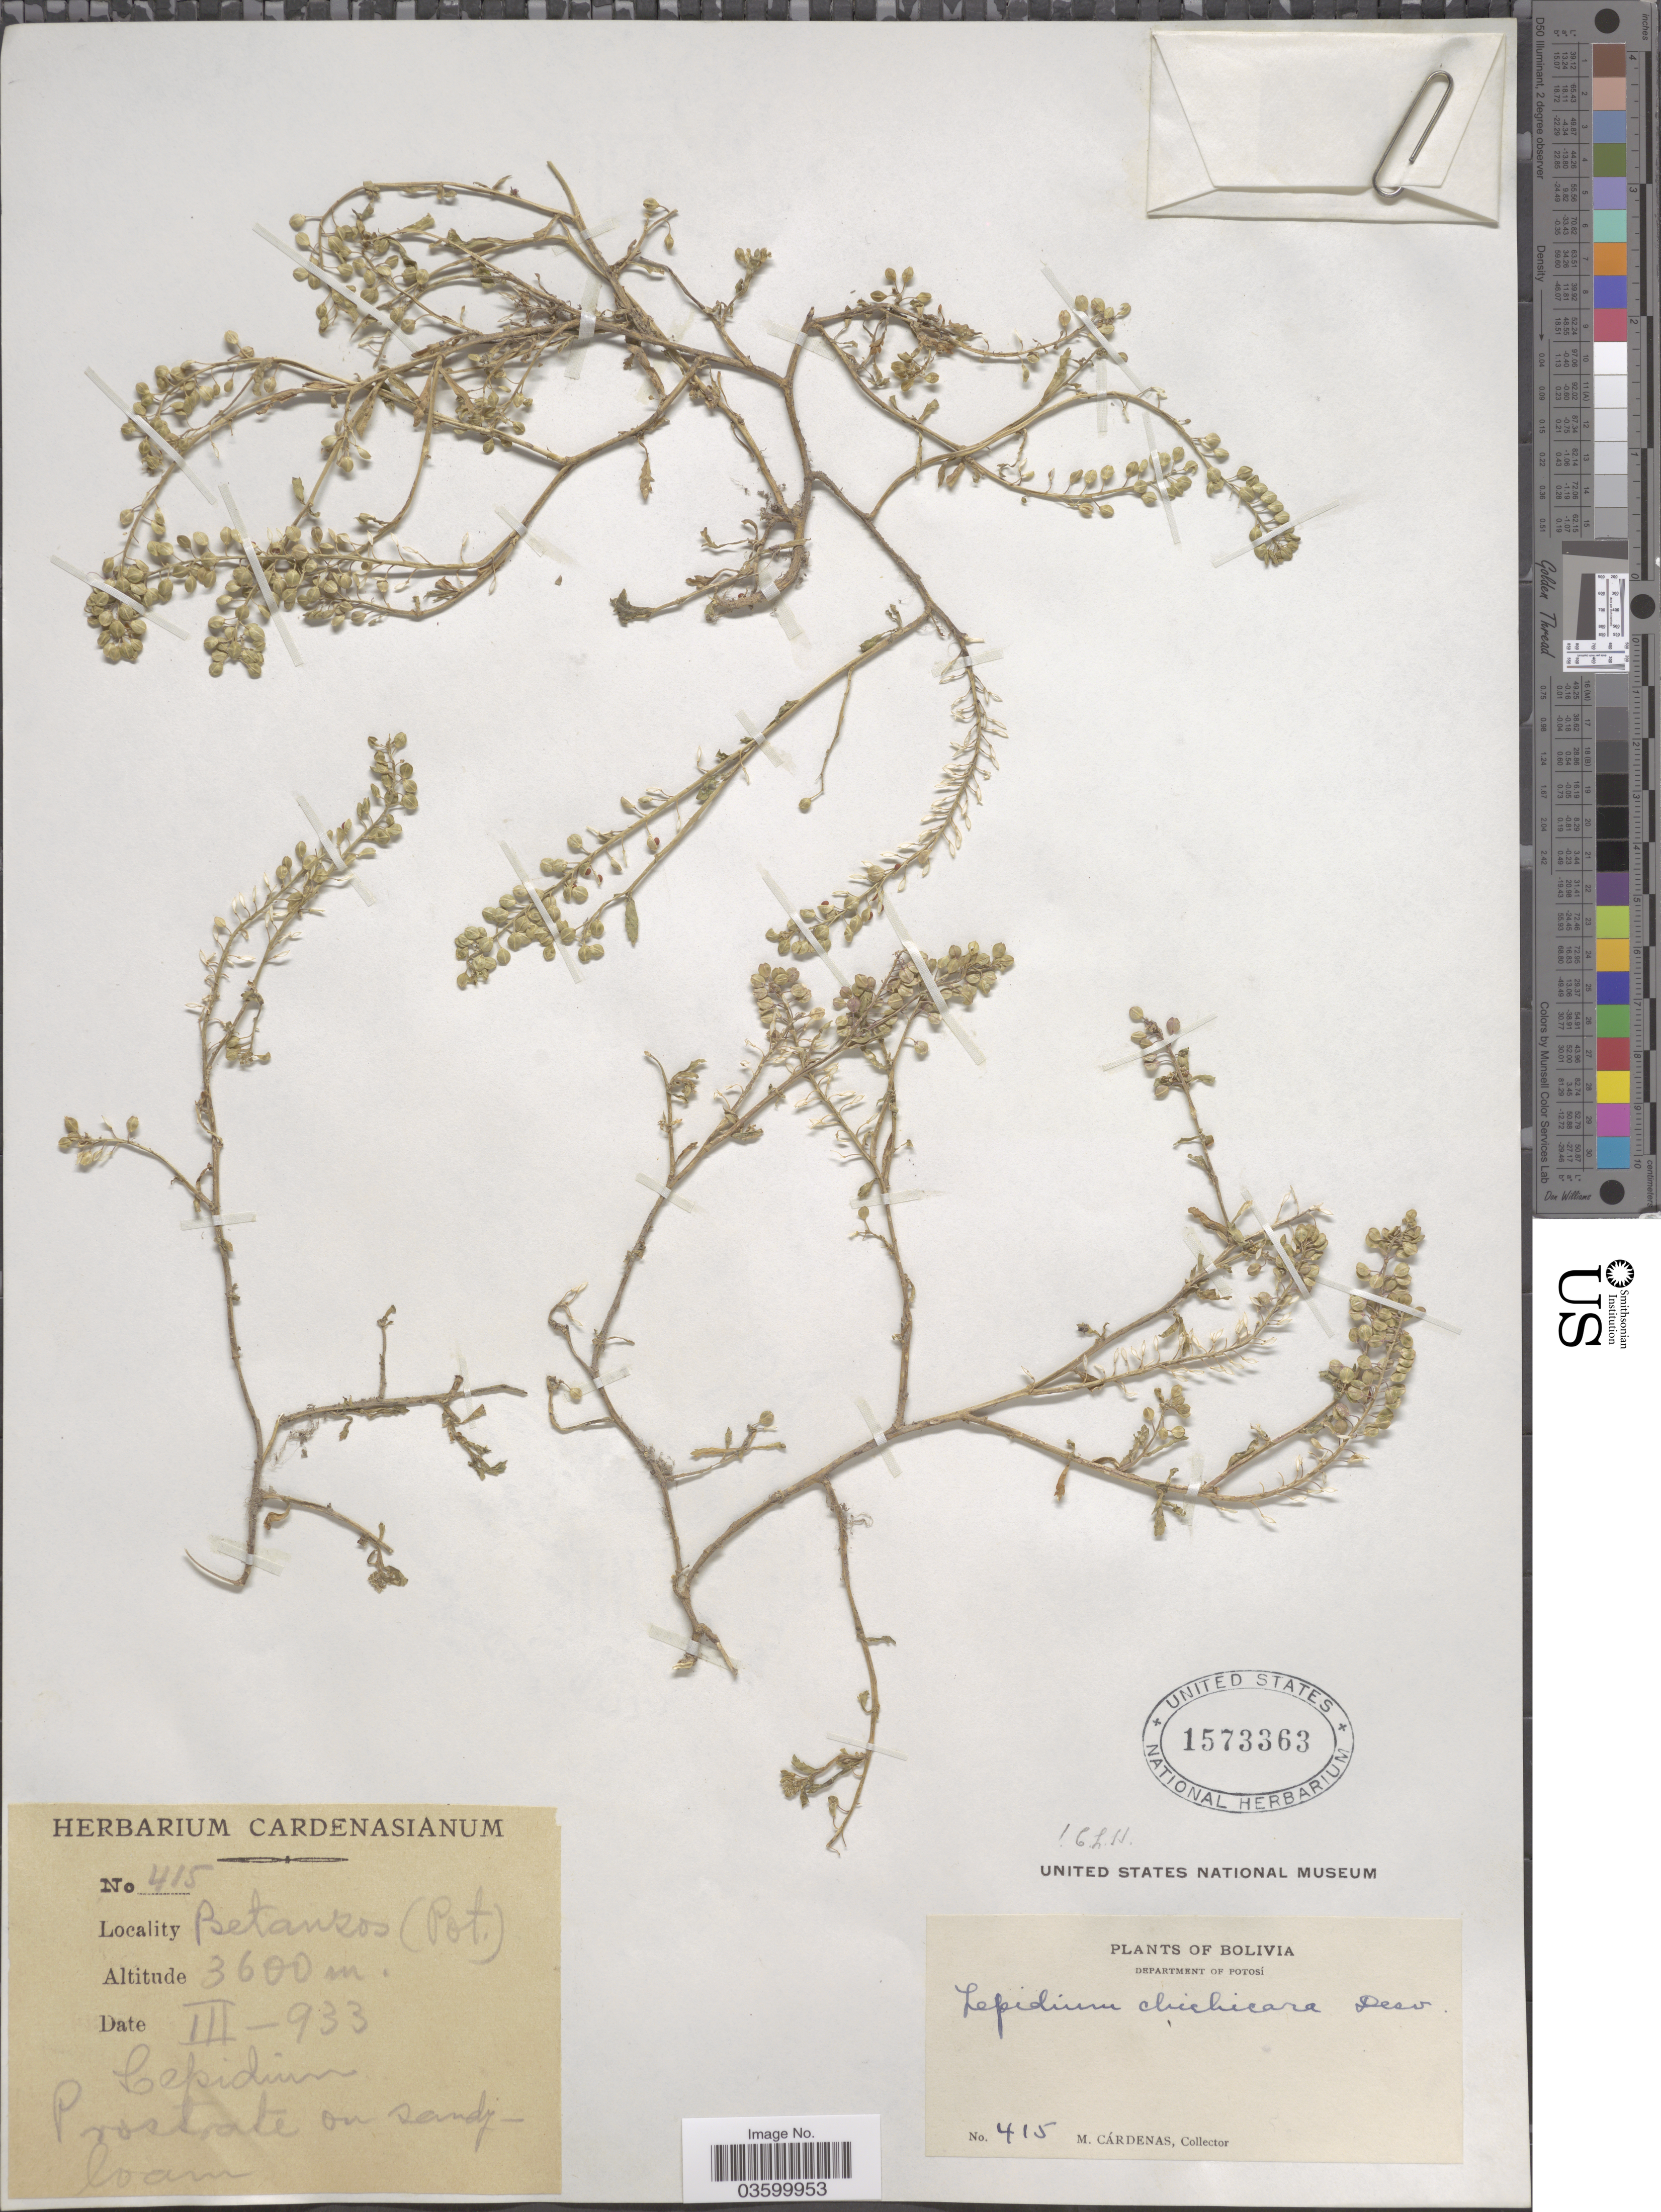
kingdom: Plantae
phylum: Tracheophyta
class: Magnoliopsida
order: Brassicales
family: Brassicaceae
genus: Lepidium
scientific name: Lepidium chichicara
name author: Desv.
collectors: M. Cárdenas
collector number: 415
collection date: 1933-03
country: Bolivia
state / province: Potosi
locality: Department of Potosí. Betanzos.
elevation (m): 3600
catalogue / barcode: US 1573363